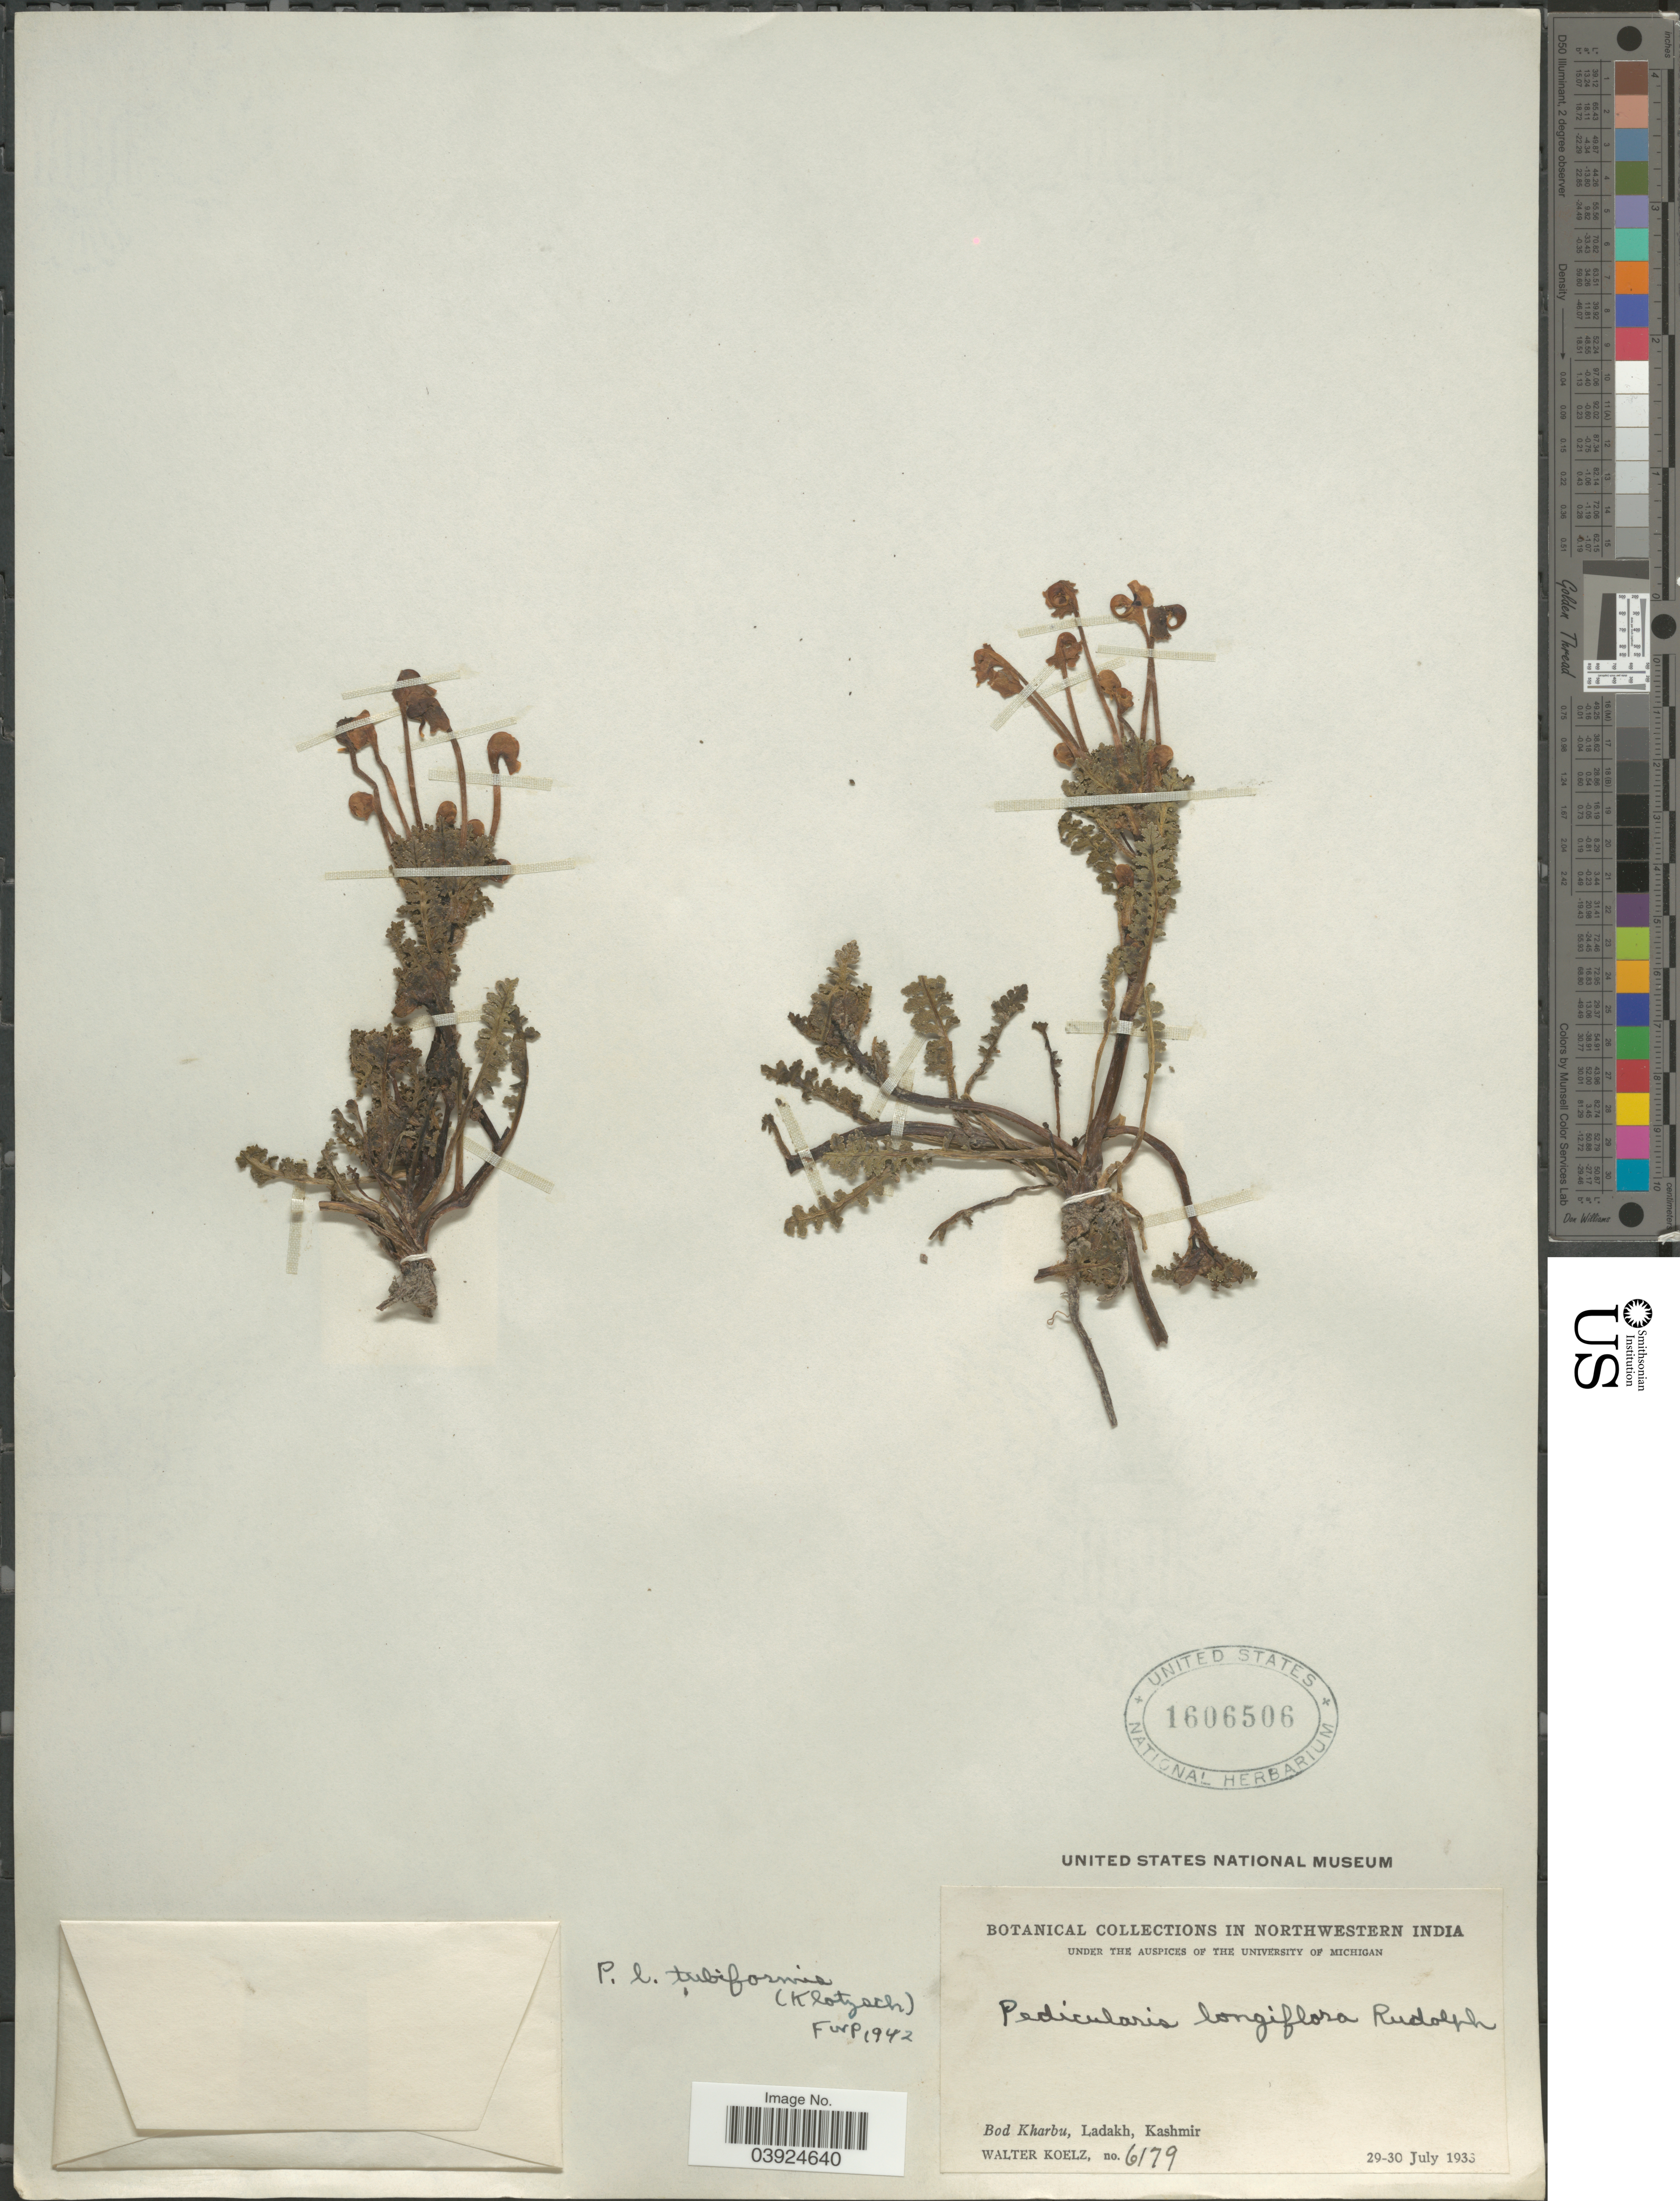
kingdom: Plantae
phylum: Tracheophyta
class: Magnoliopsida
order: Lamiales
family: Orobanchaceae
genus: Pedicularis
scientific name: Pedicularis longiflora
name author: Rudolph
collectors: W. N. Koelz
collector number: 6179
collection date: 1933-07-29/1933-07-30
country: India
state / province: Jammu and Kashmir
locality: Northwestern India. Bod Kharbu, Ladakh, Kashmir.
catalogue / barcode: US 1606506